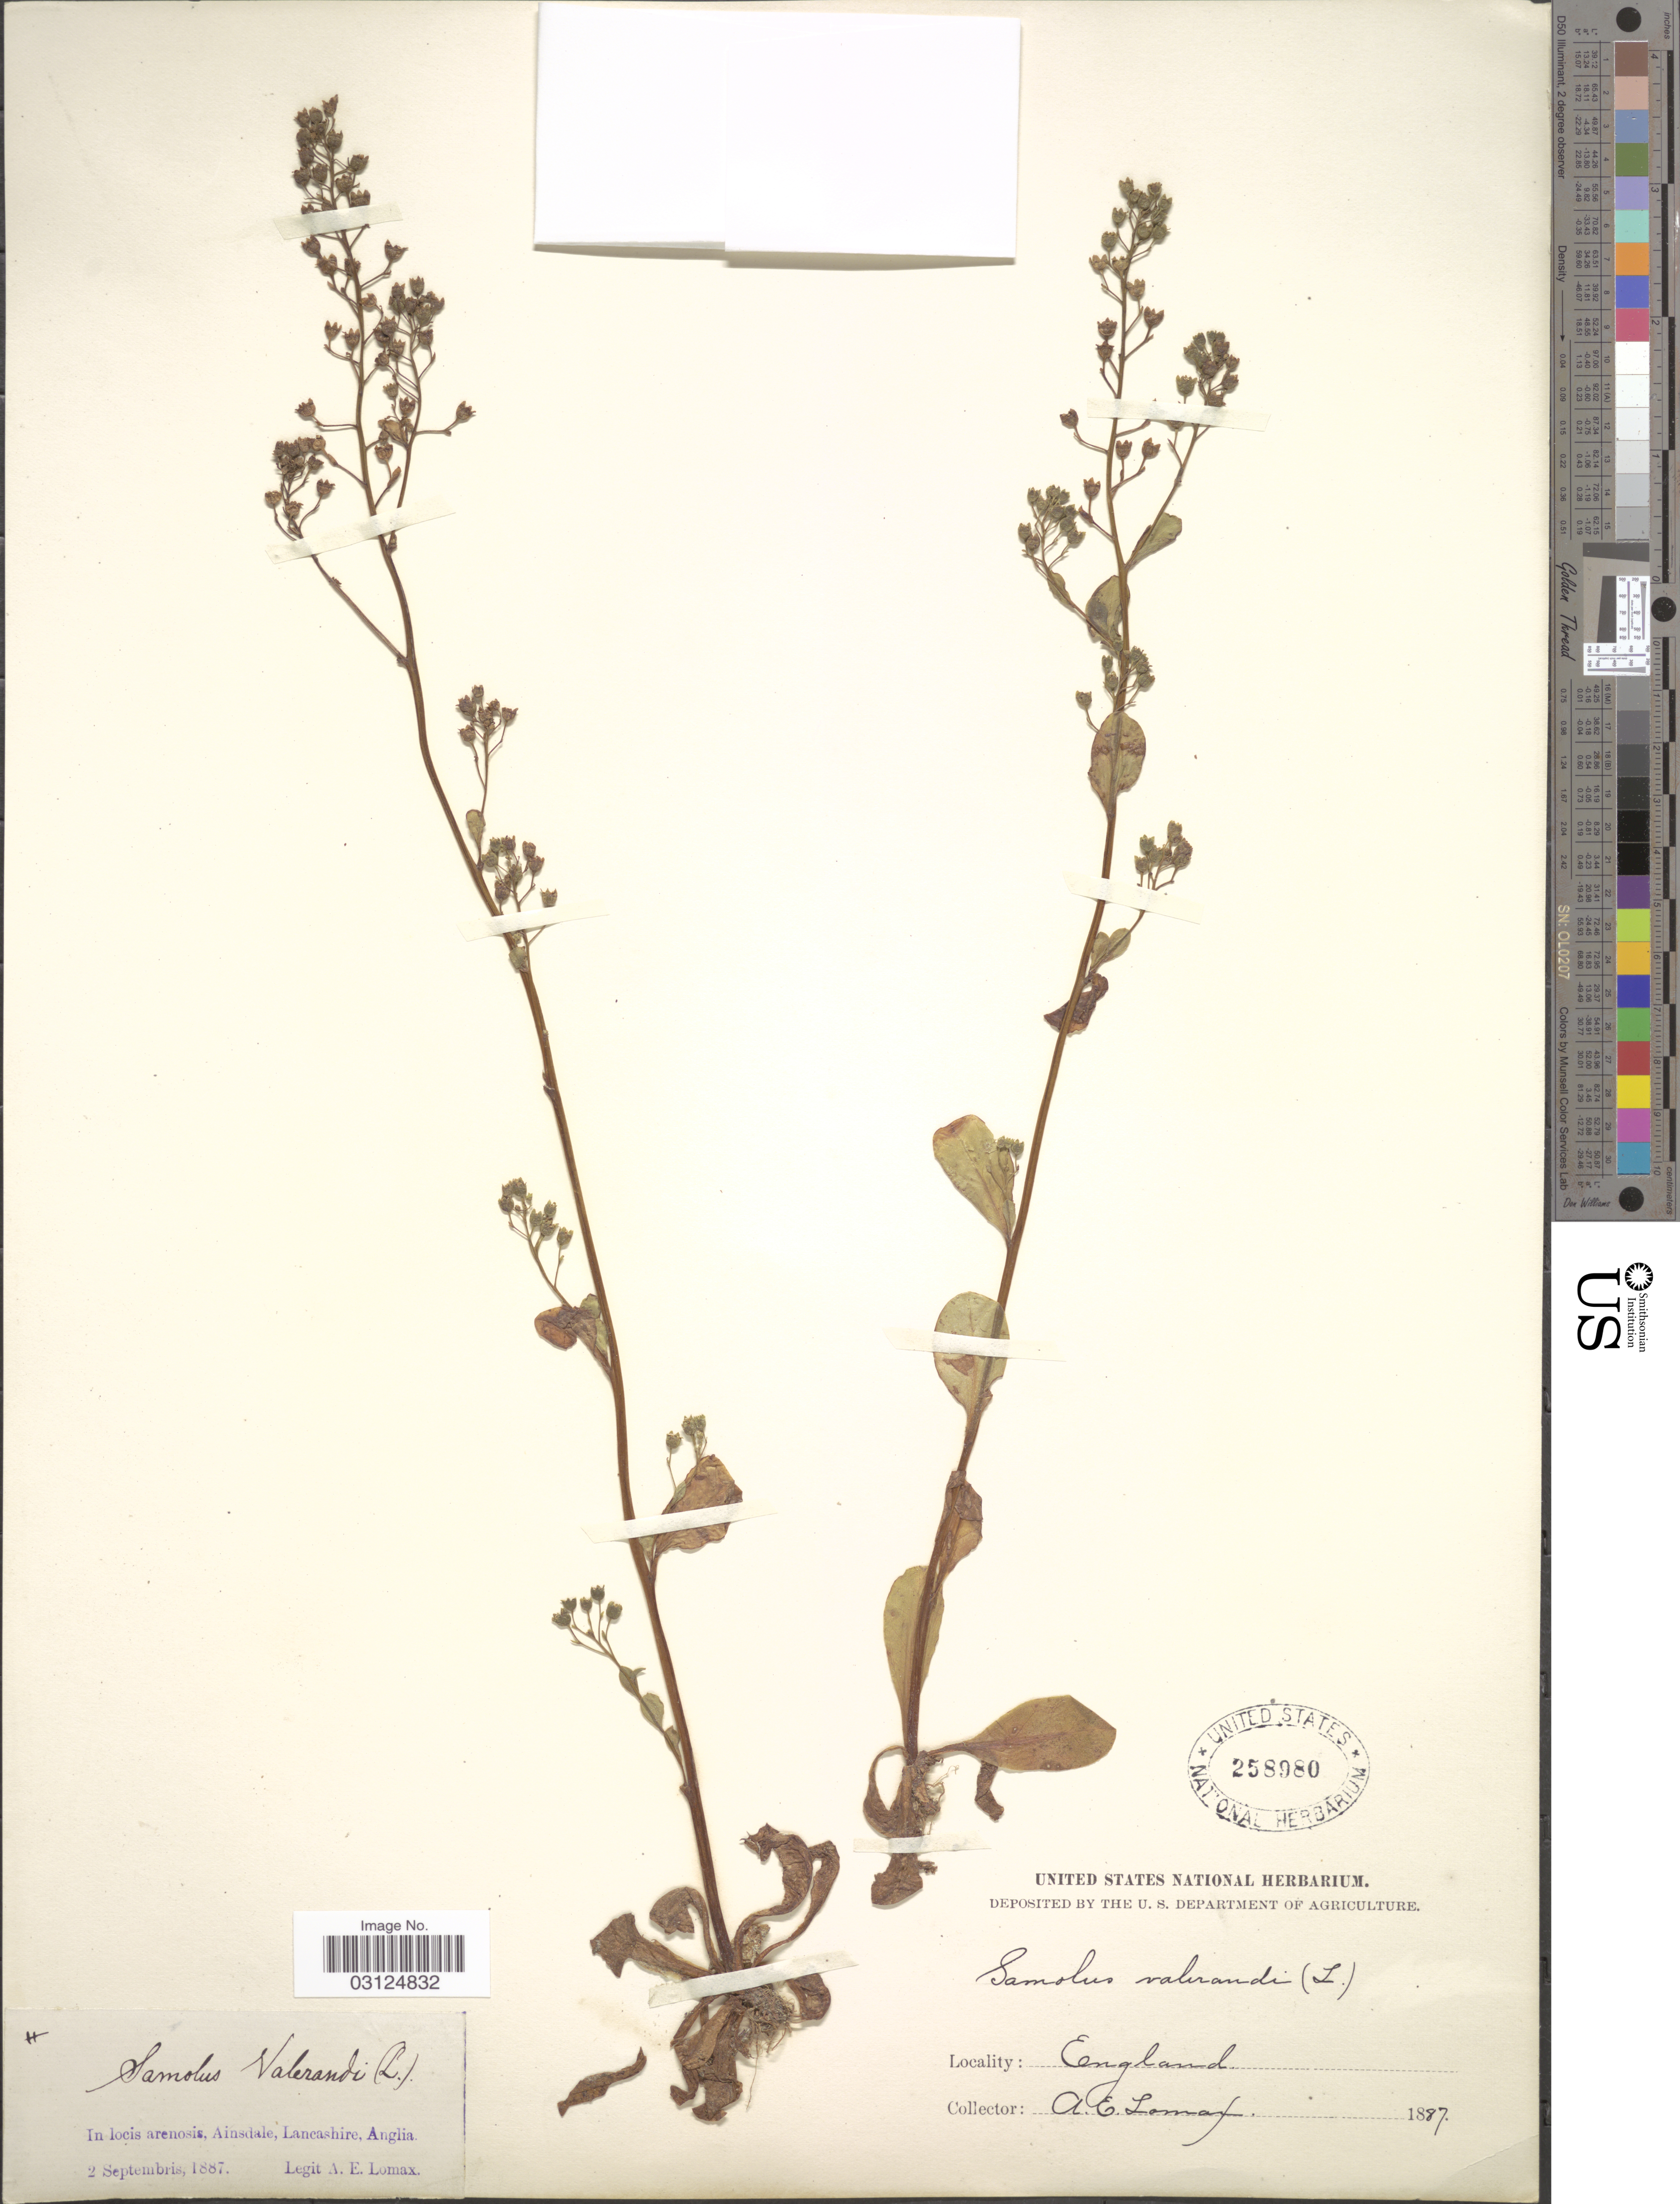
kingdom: Plantae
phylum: Tracheophyta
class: Magnoliopsida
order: Ericales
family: Primulaceae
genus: Samolus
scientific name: Samolus valerandi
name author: L.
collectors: A. Lomax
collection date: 1887-09-02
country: United Kingdom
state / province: England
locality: In locis arenosis, Ainsdale, Lancashire, Anglia.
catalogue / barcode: US 258980